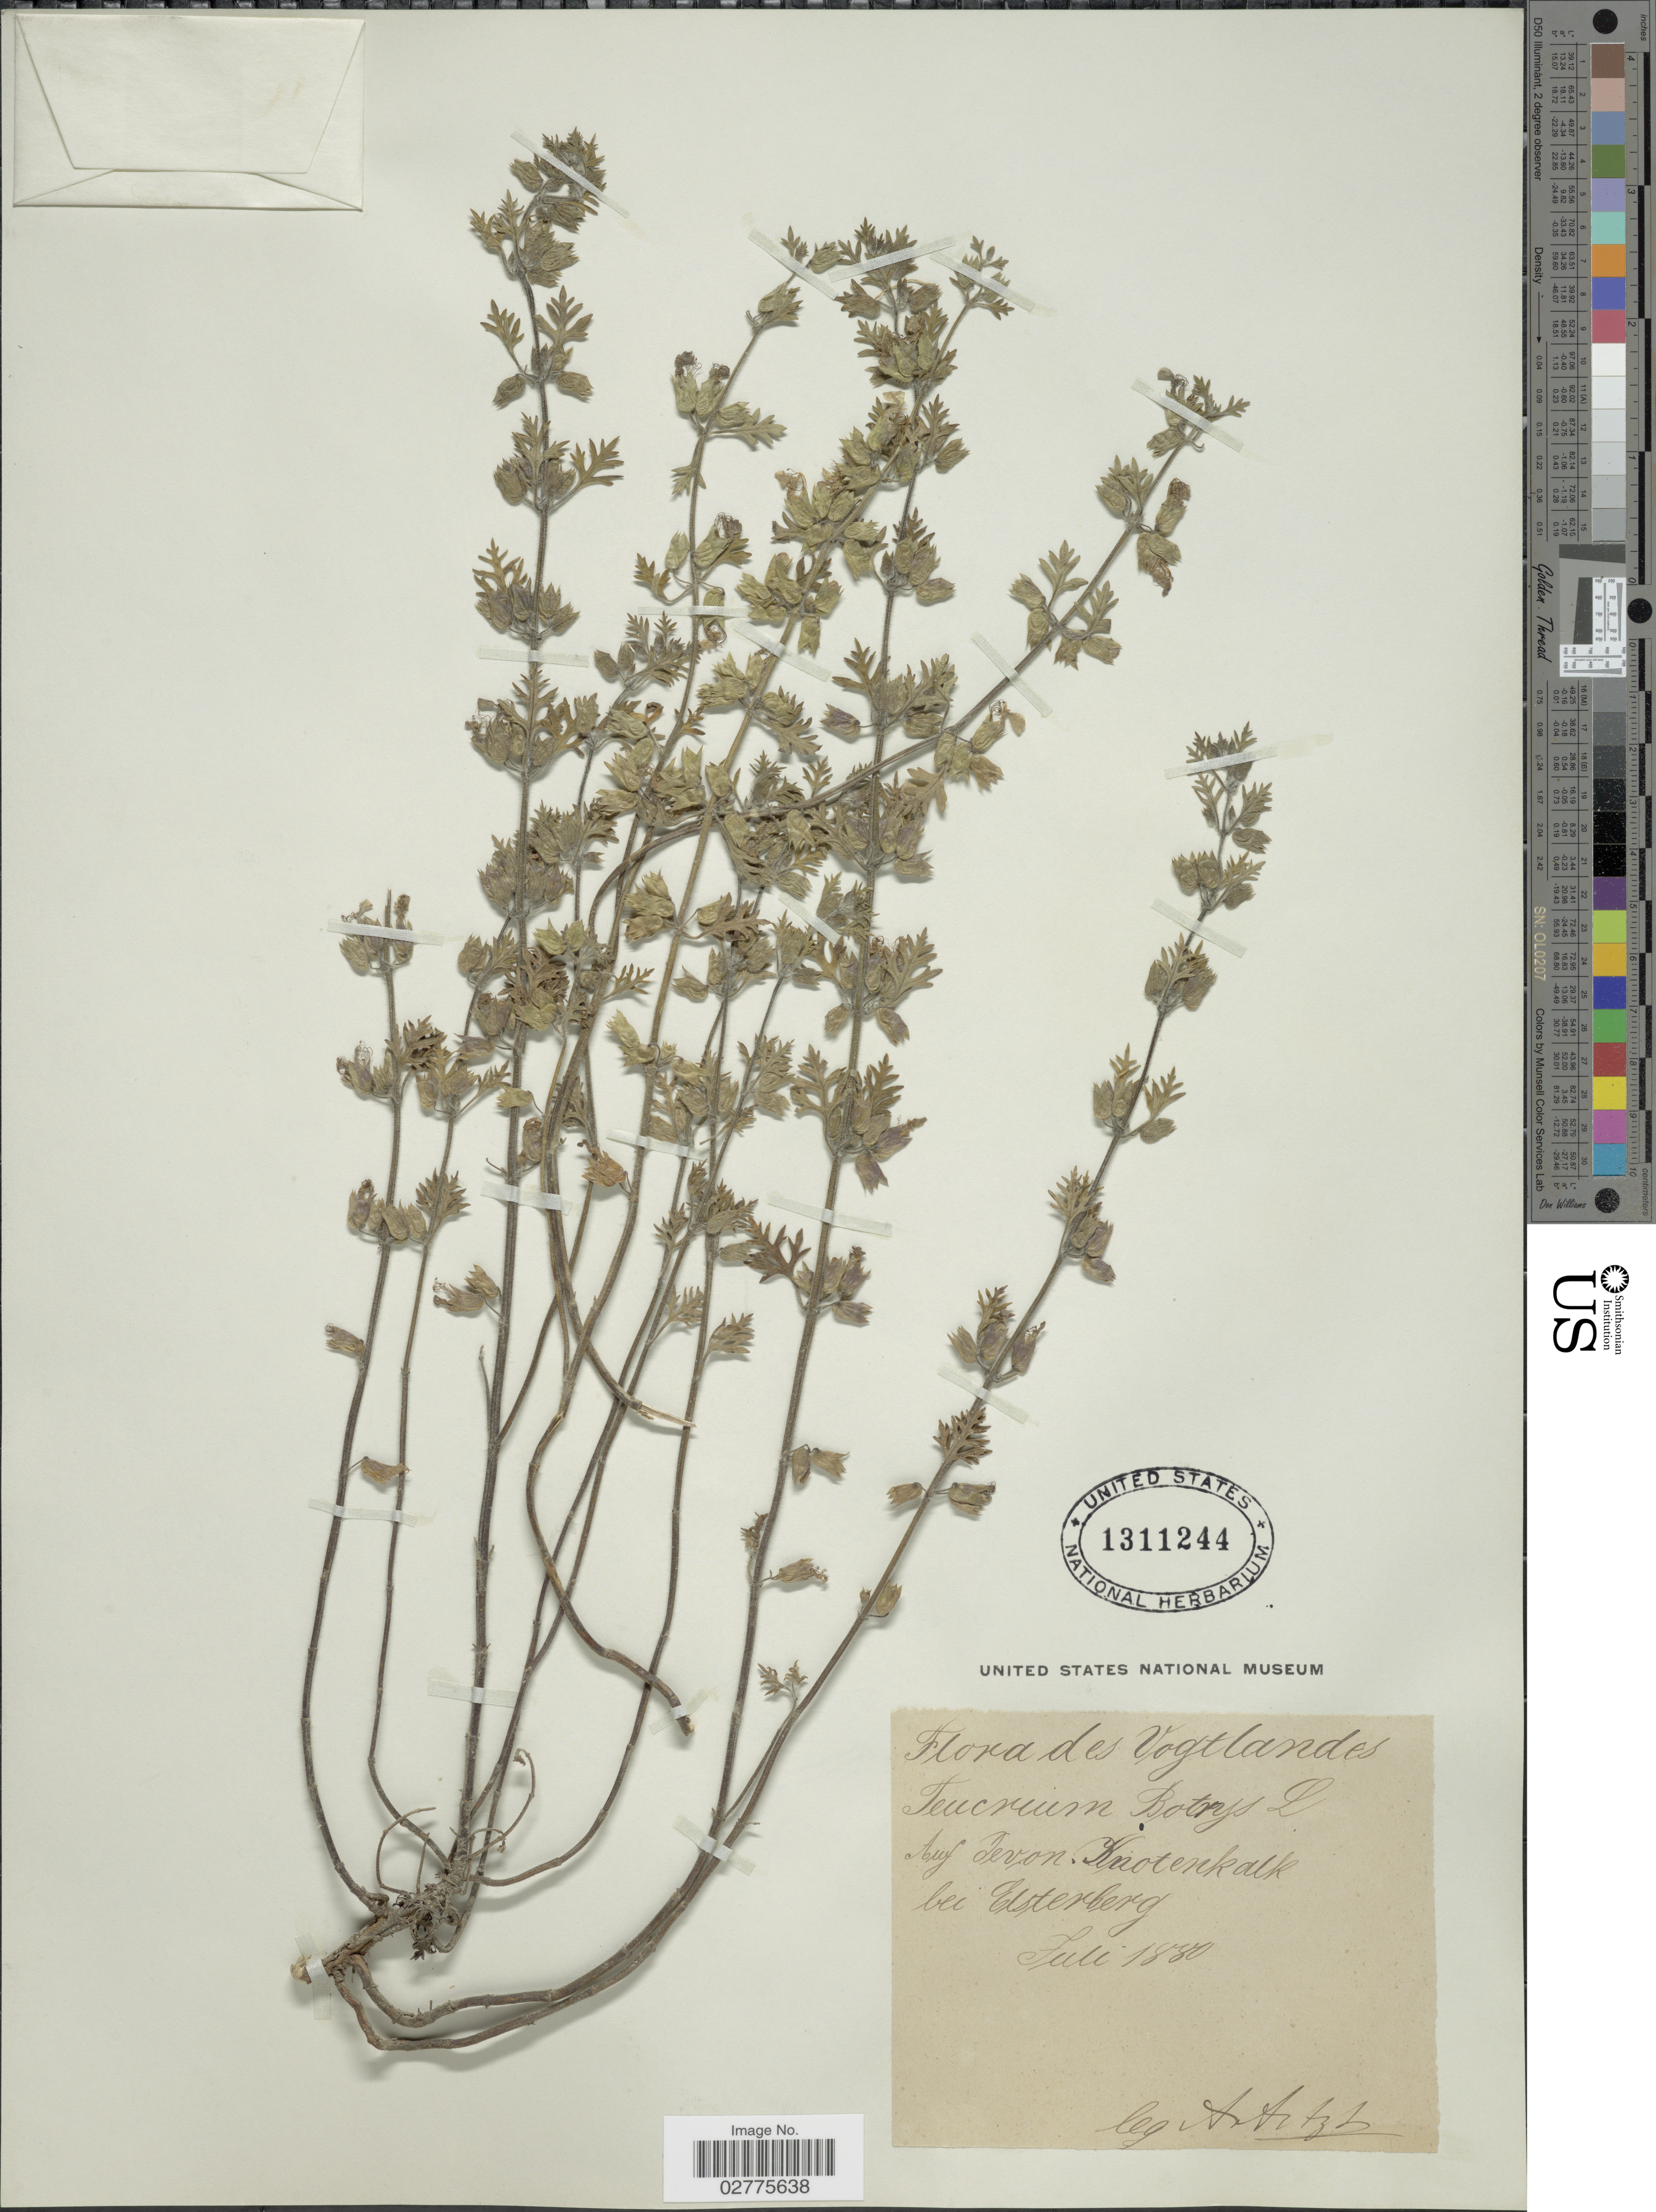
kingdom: Plantae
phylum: Tracheophyta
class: Magnoliopsida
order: Lamiales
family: Lamiaceae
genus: Teucrium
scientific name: Teucrium botrys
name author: L.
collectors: A. Artzt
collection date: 1880-07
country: Germany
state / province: Niedersachsen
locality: Vogtlandes. Auf Devon Knotenkalk bei Elsterberg.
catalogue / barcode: US 1311244